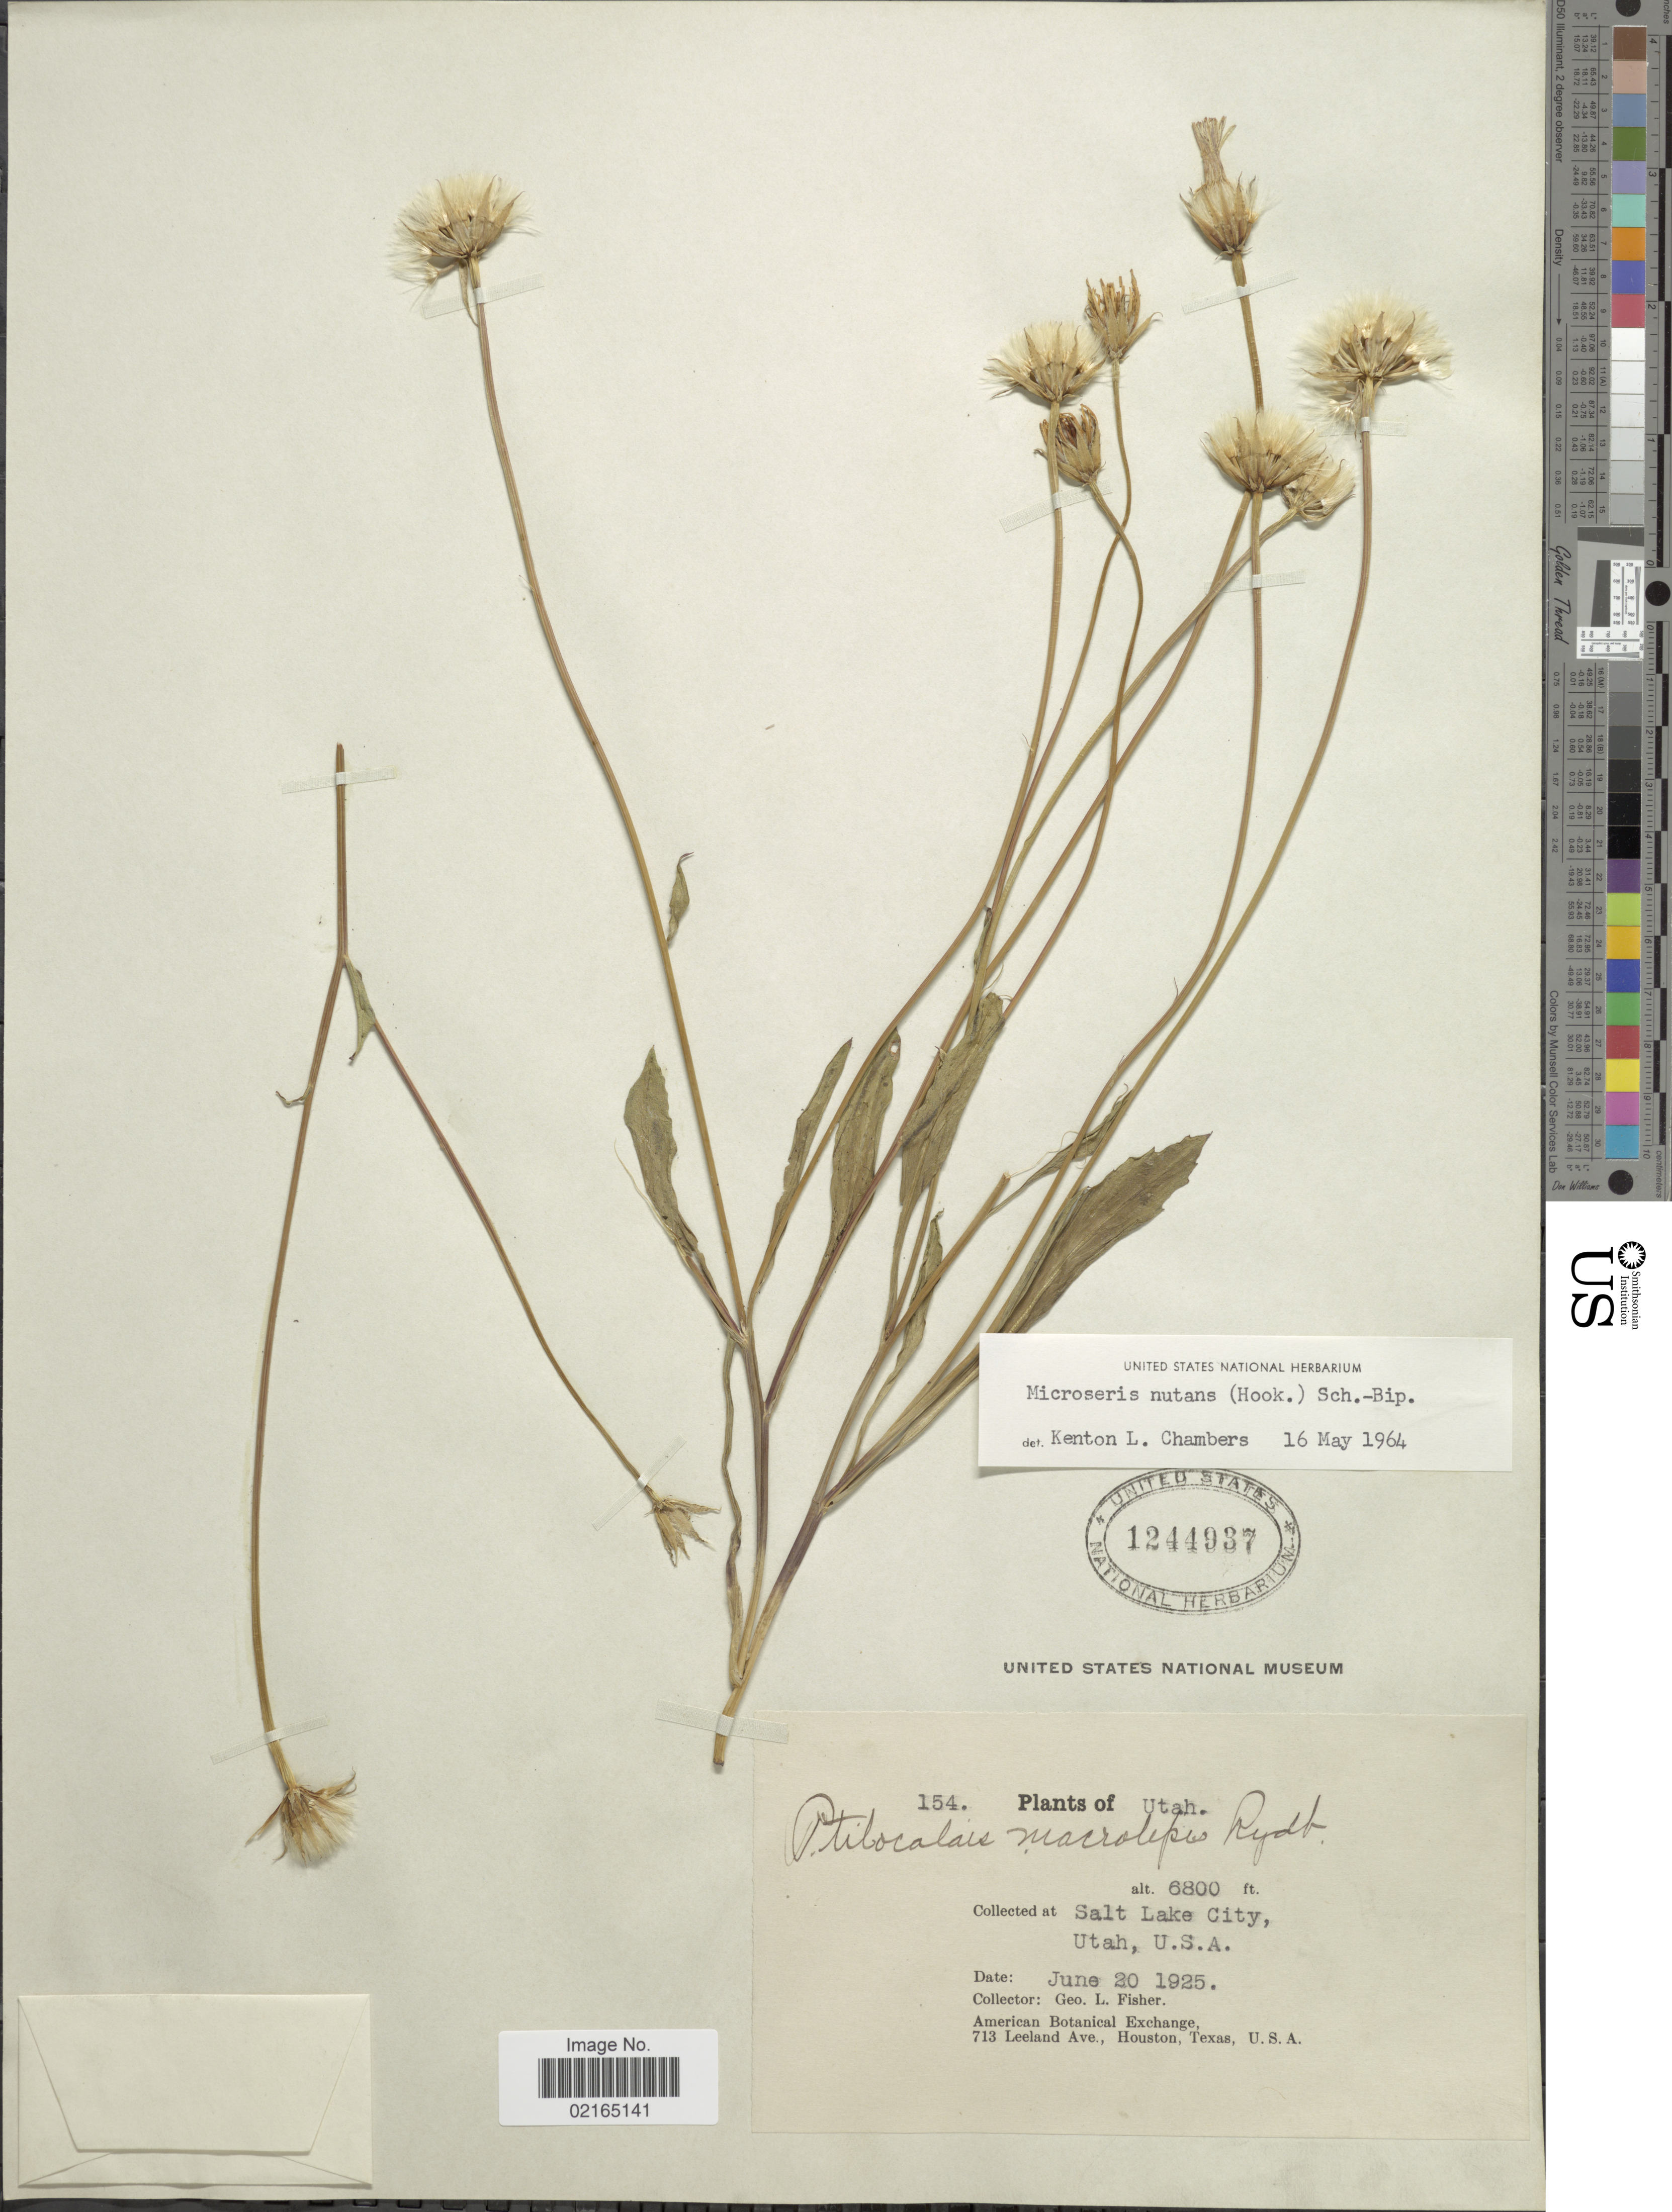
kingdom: Plantae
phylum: Tracheophyta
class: Magnoliopsida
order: Asterales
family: Asteraceae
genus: Microseris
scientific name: Microseris nutans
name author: (Hook.) Sch. Bip.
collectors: G. L. Fisher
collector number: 154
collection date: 1925-06-20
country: United States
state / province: Utah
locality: Salt Lake City.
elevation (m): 2073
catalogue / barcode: US 1244937